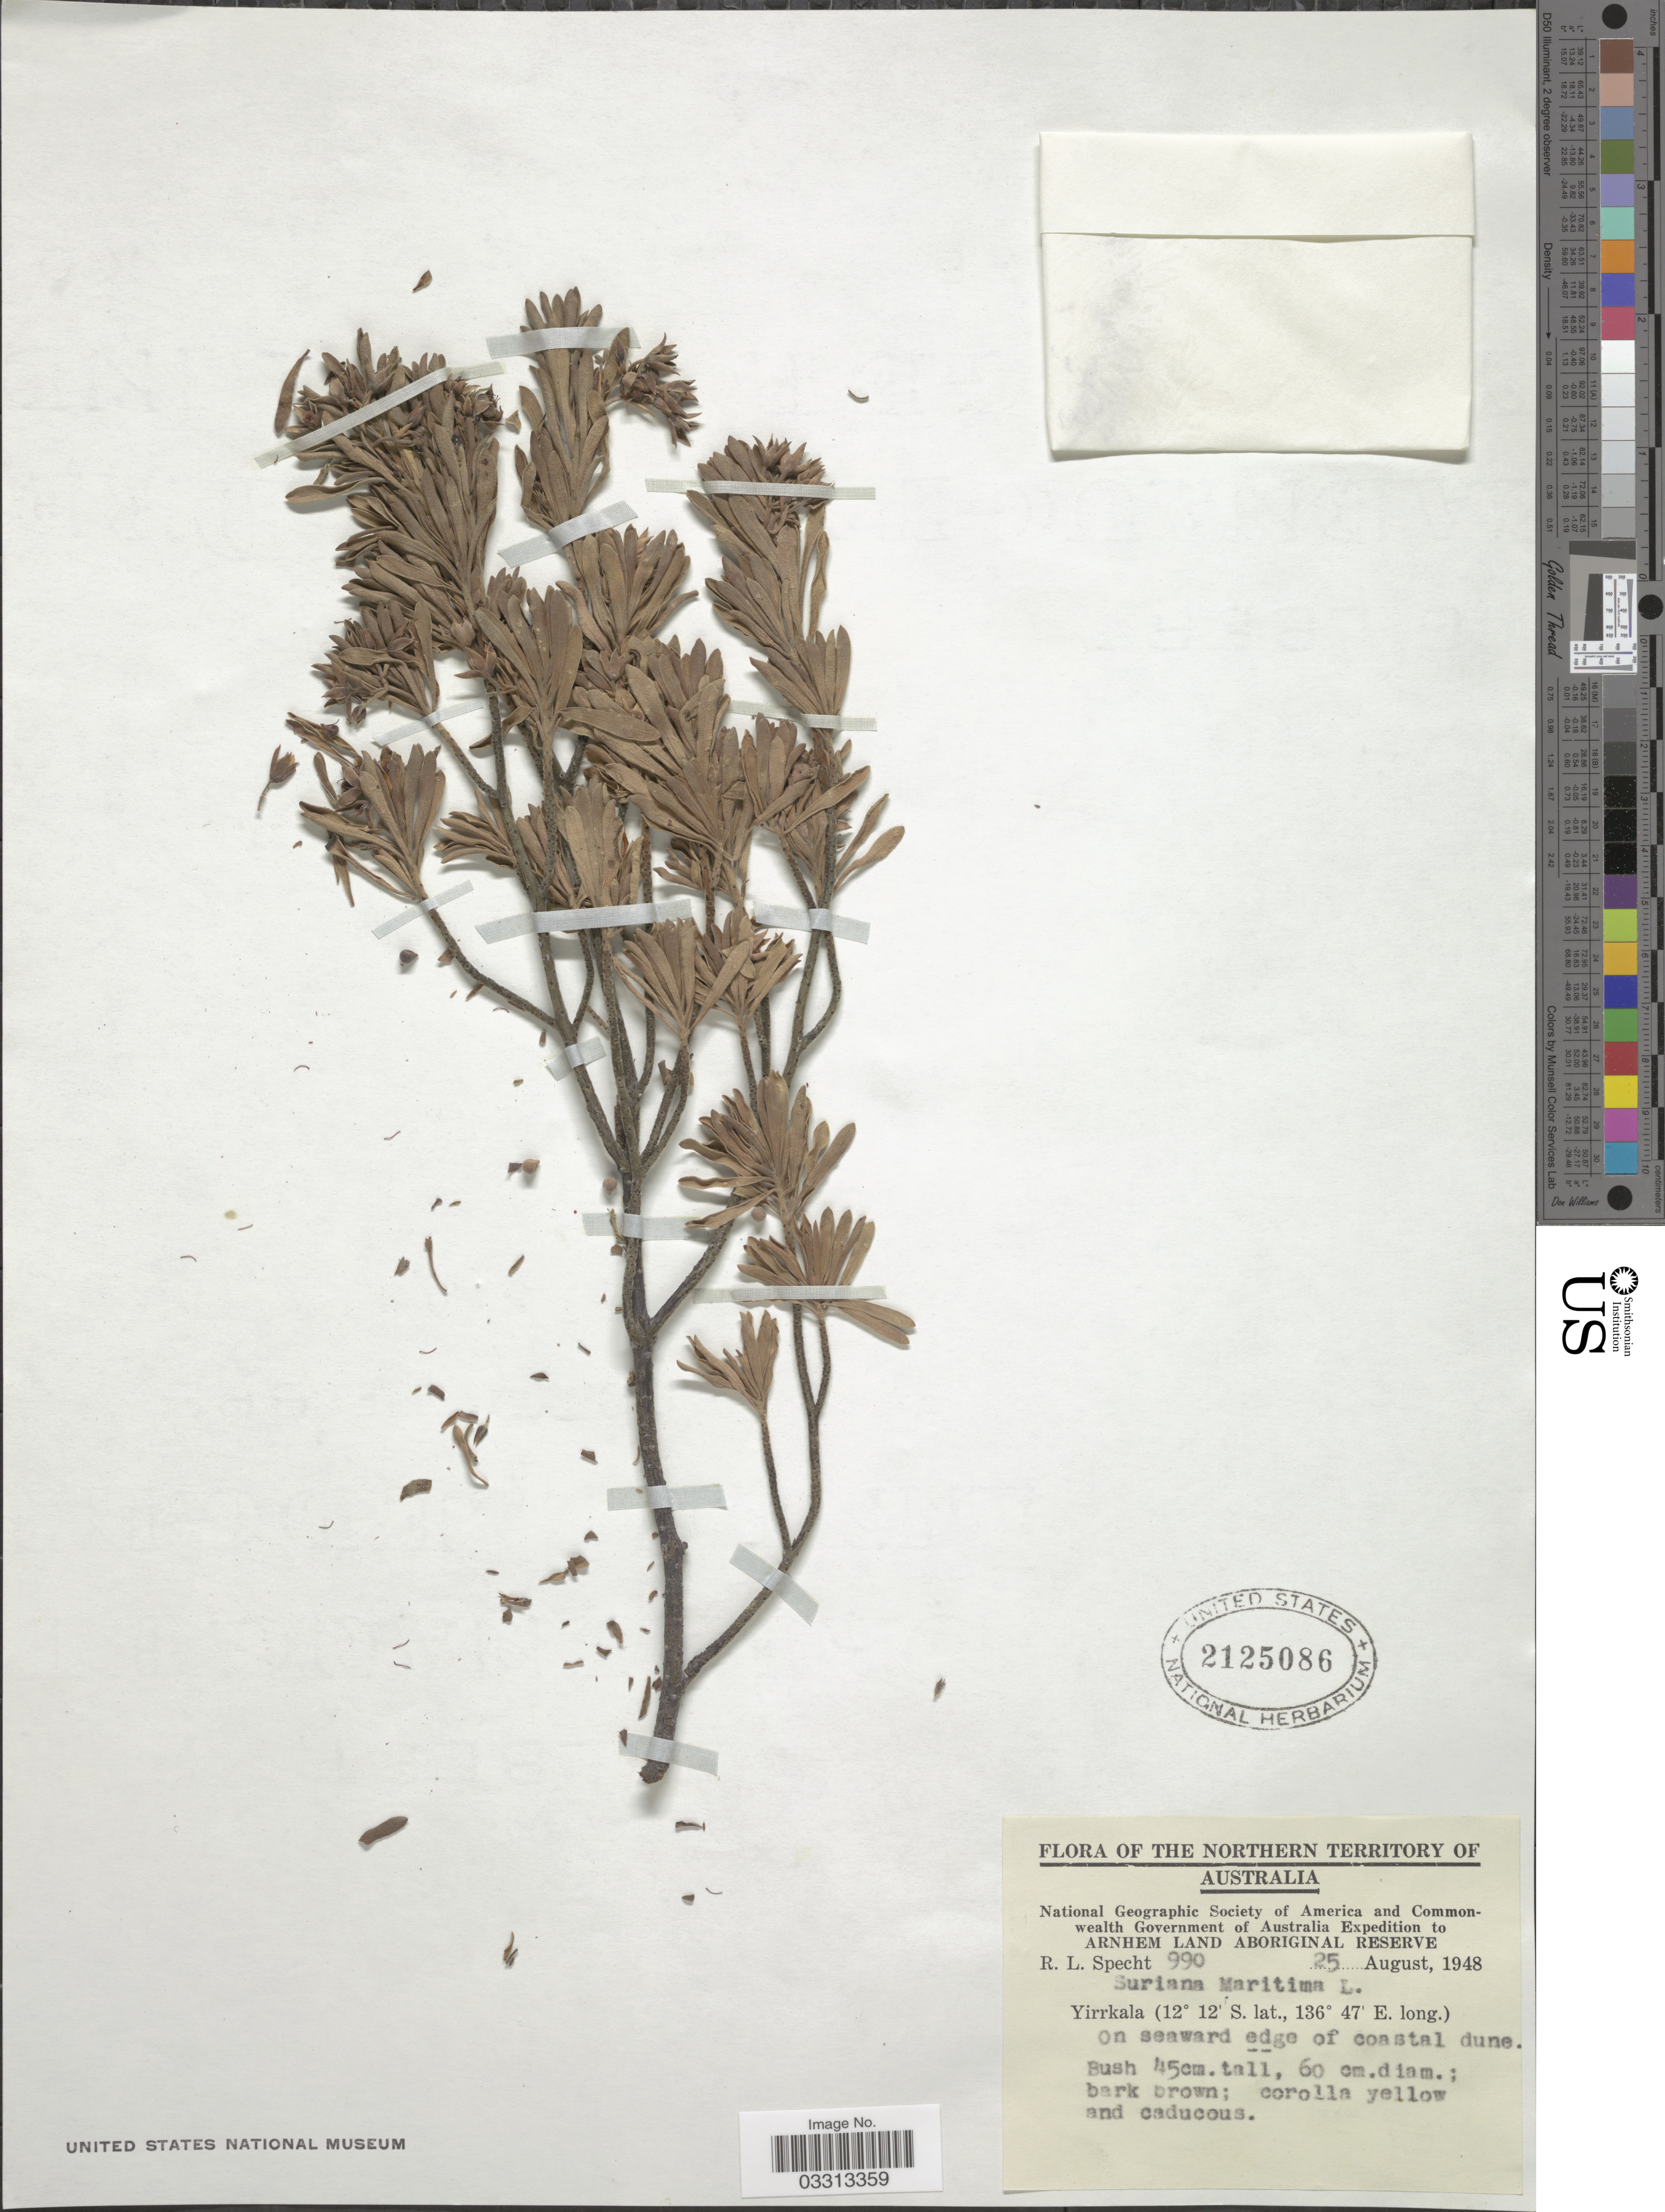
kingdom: Plantae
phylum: Tracheophyta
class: Magnoliopsida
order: Fabales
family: Surianaceae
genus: Suriana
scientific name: Suriana maritima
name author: L.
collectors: R. L. Specht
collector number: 990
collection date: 1948-08-25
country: Australia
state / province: Northern Territory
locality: Arnhem Land Aboriginal Reserve. Yirrkala.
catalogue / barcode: US 2125086